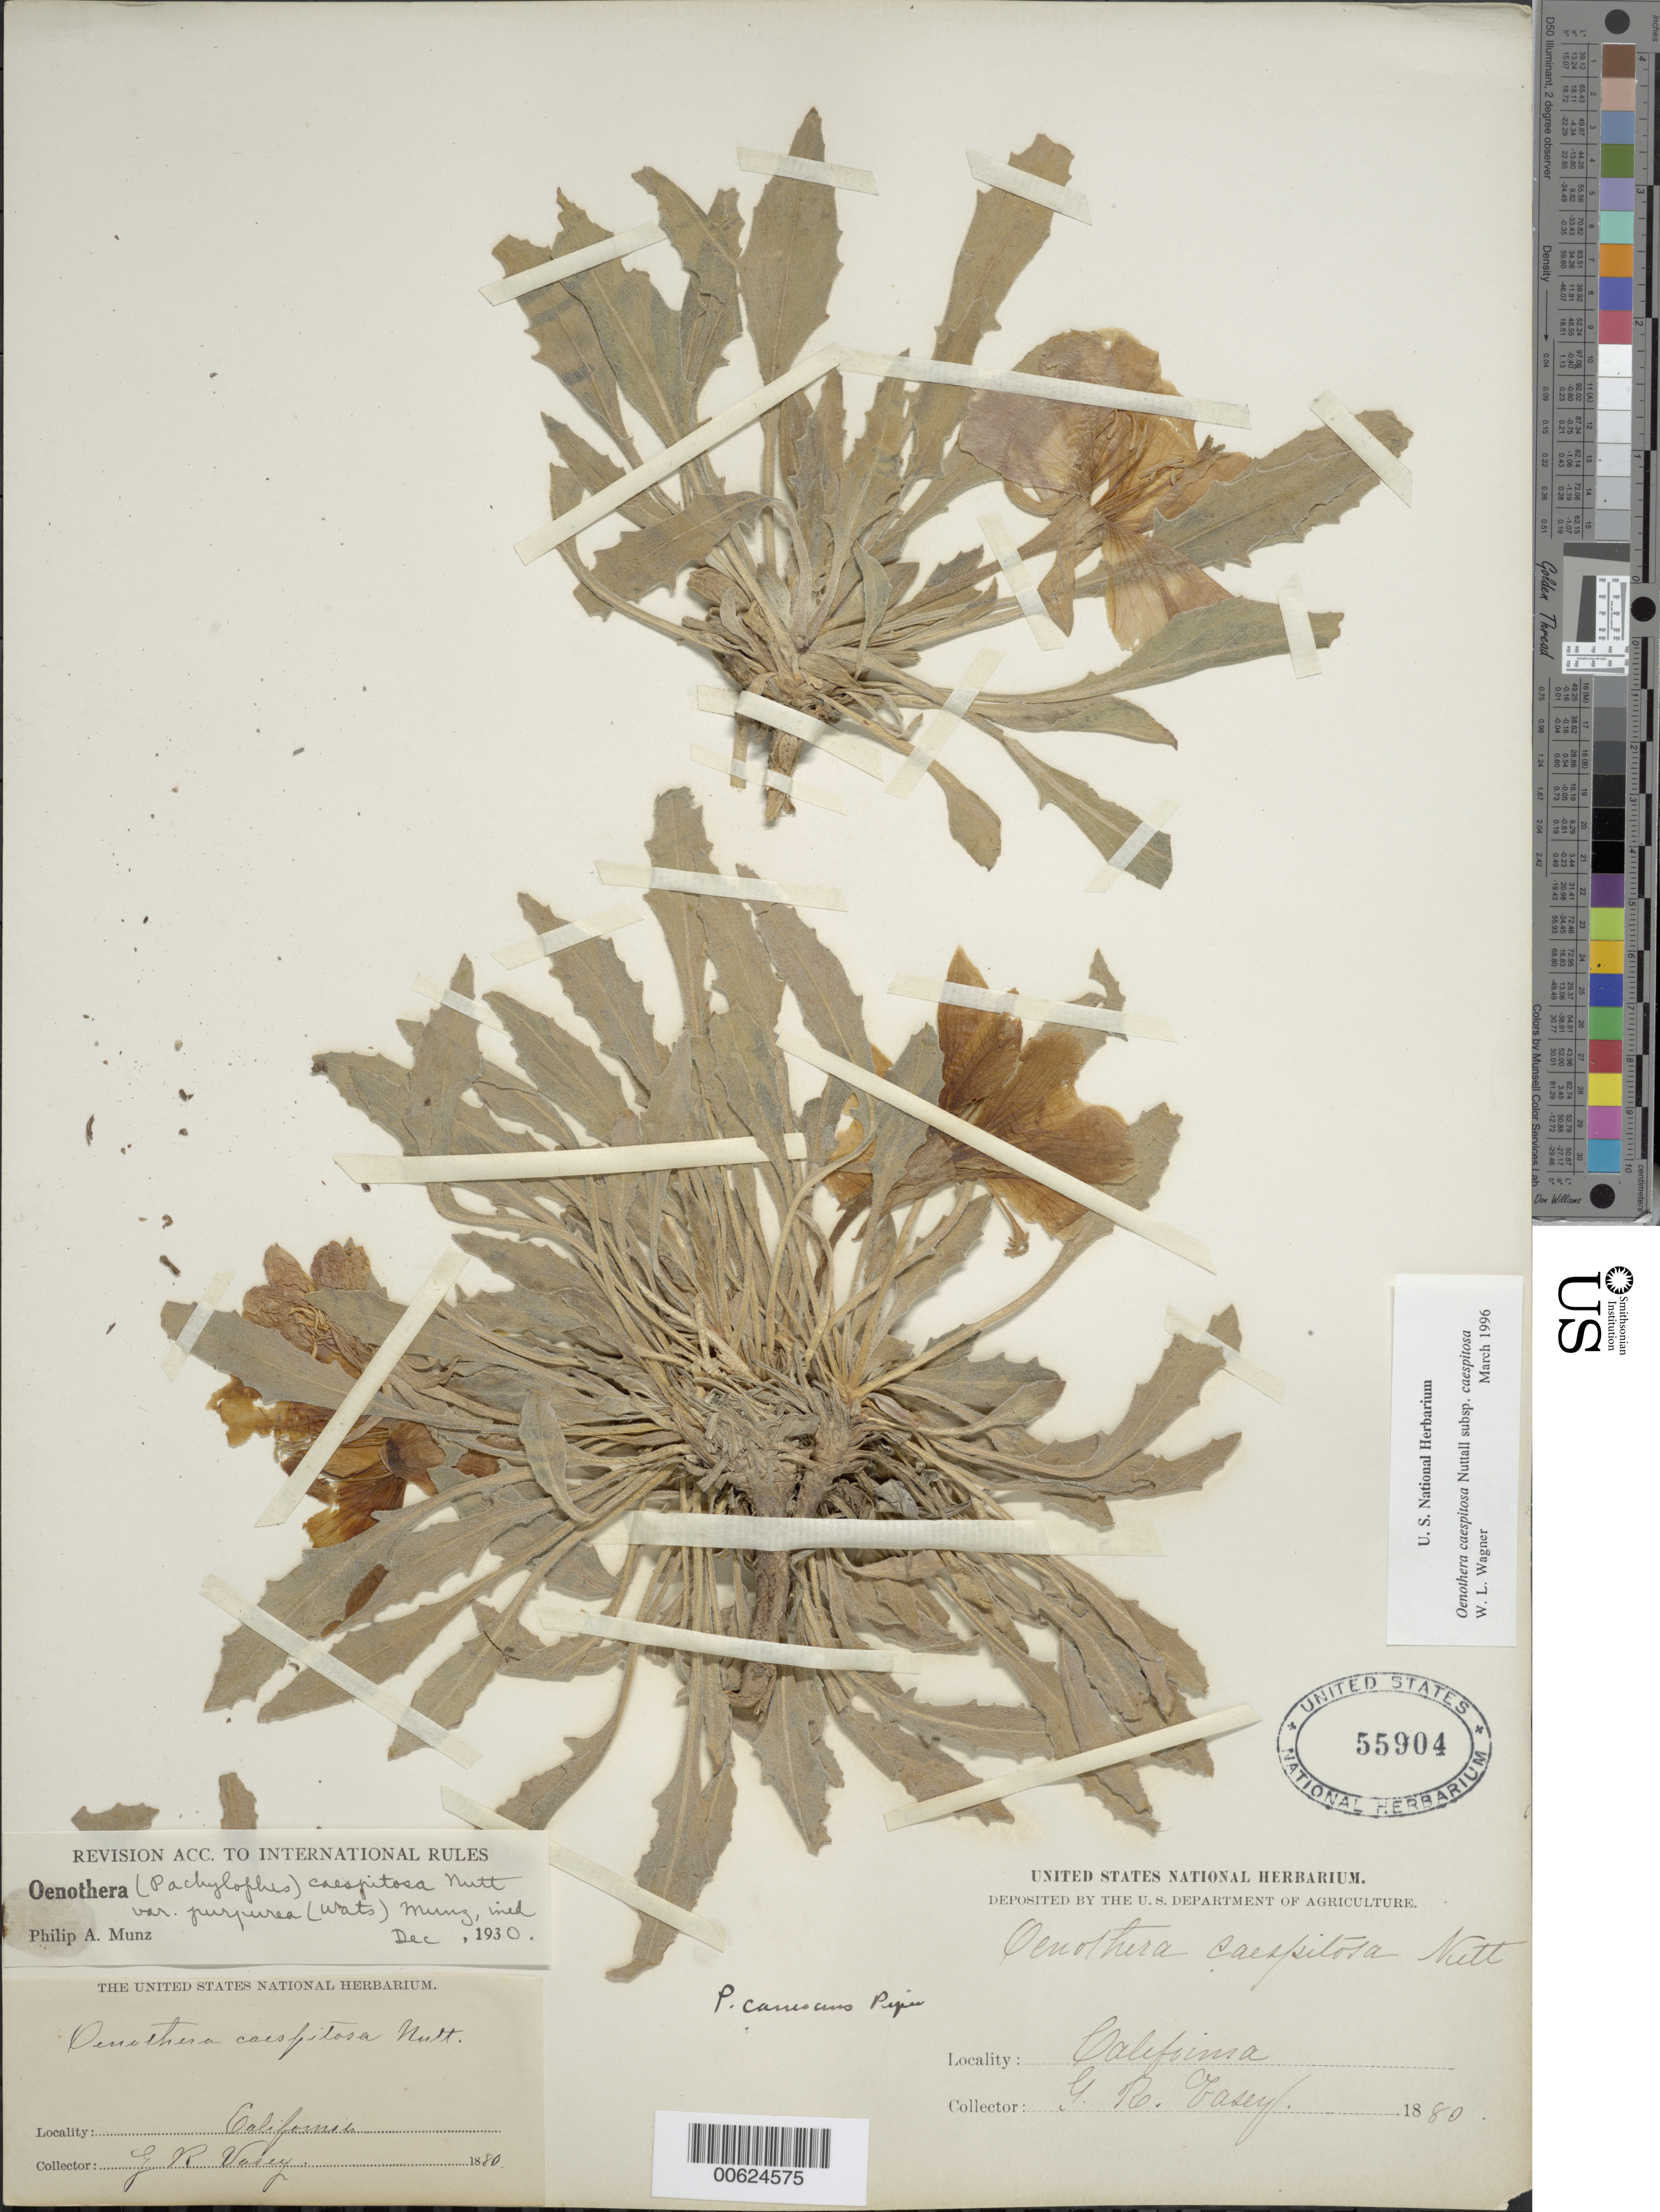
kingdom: Plantae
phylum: Tracheophyta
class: Magnoliopsida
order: Myrtales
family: Onagraceae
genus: Oenothera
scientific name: Oenothera cespitosa subsp. cespitosa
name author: Nutt.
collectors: G. R. Vasey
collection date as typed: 1880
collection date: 1880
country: United States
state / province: California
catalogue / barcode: US 55904